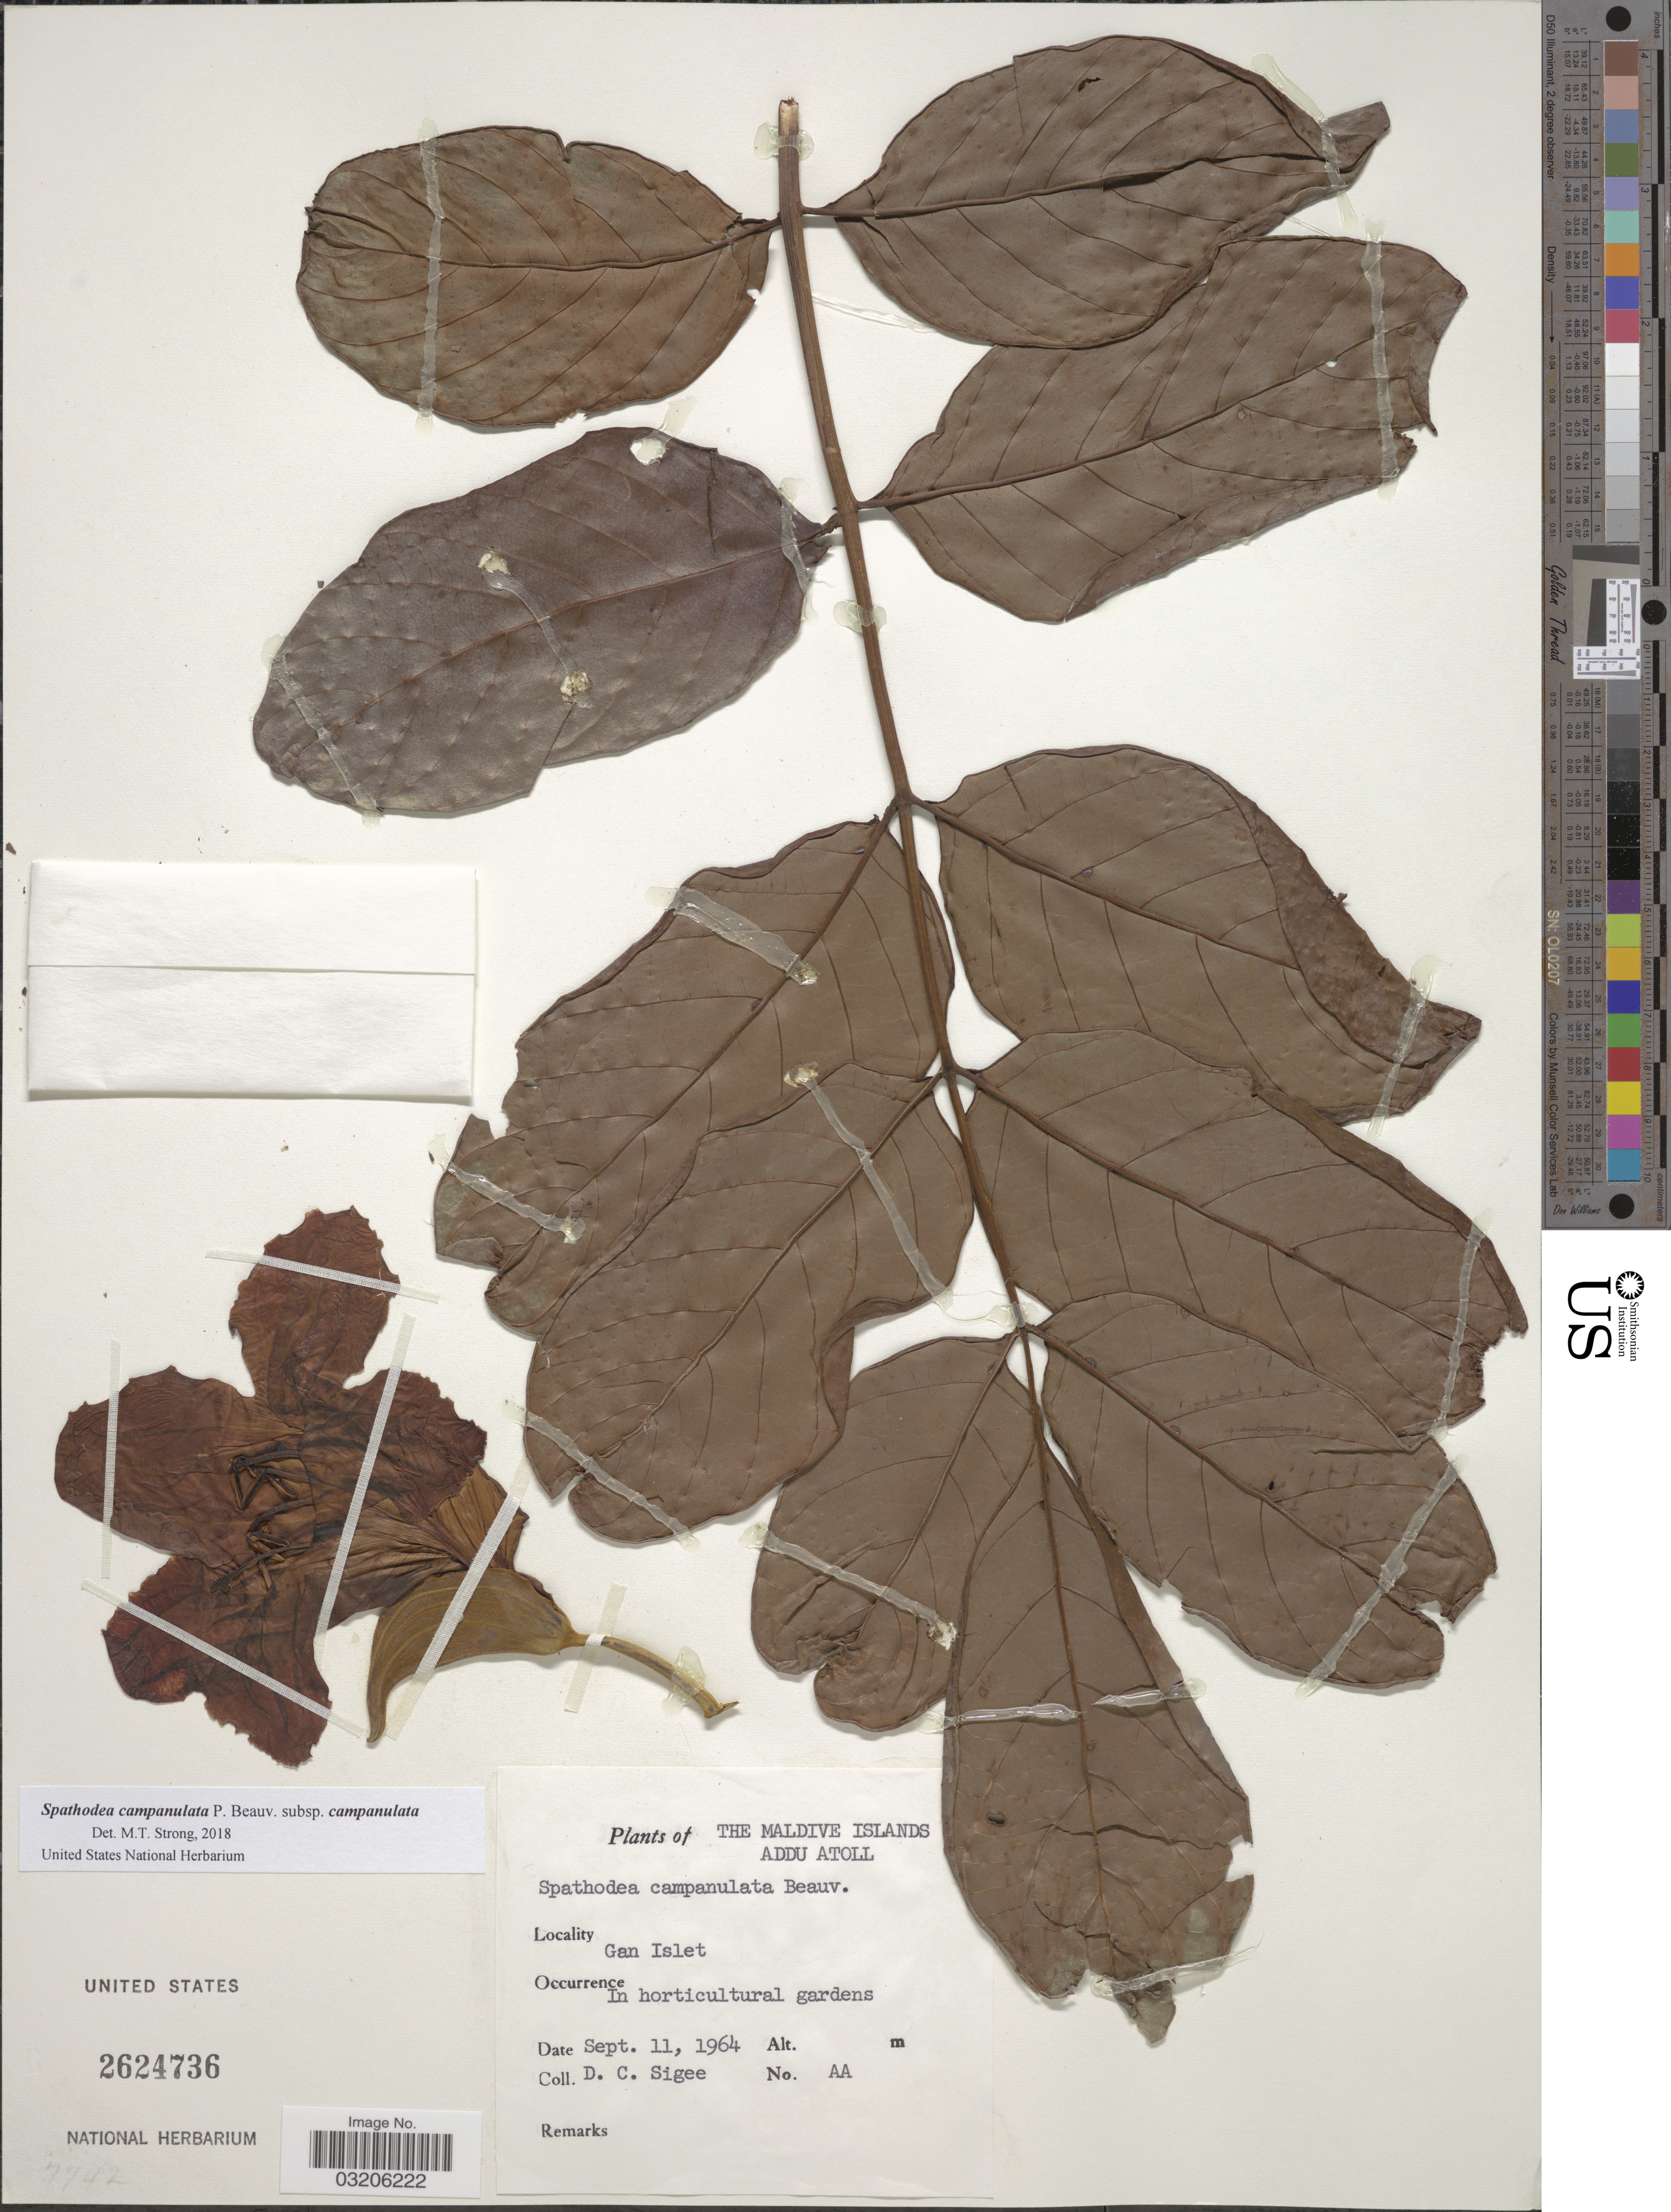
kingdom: Plantae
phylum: Tracheophyta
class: Magnoliopsida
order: Lamiales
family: Bignoniaceae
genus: Spathodea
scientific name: Spathodea campanulata subsp. campanulata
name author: P. Beauv.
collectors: D. C. Sigee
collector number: AA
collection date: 1964-09-11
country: Maldive Islands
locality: Addu Atoll. Gan Islet. In horticultural gardens.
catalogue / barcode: US 2624736